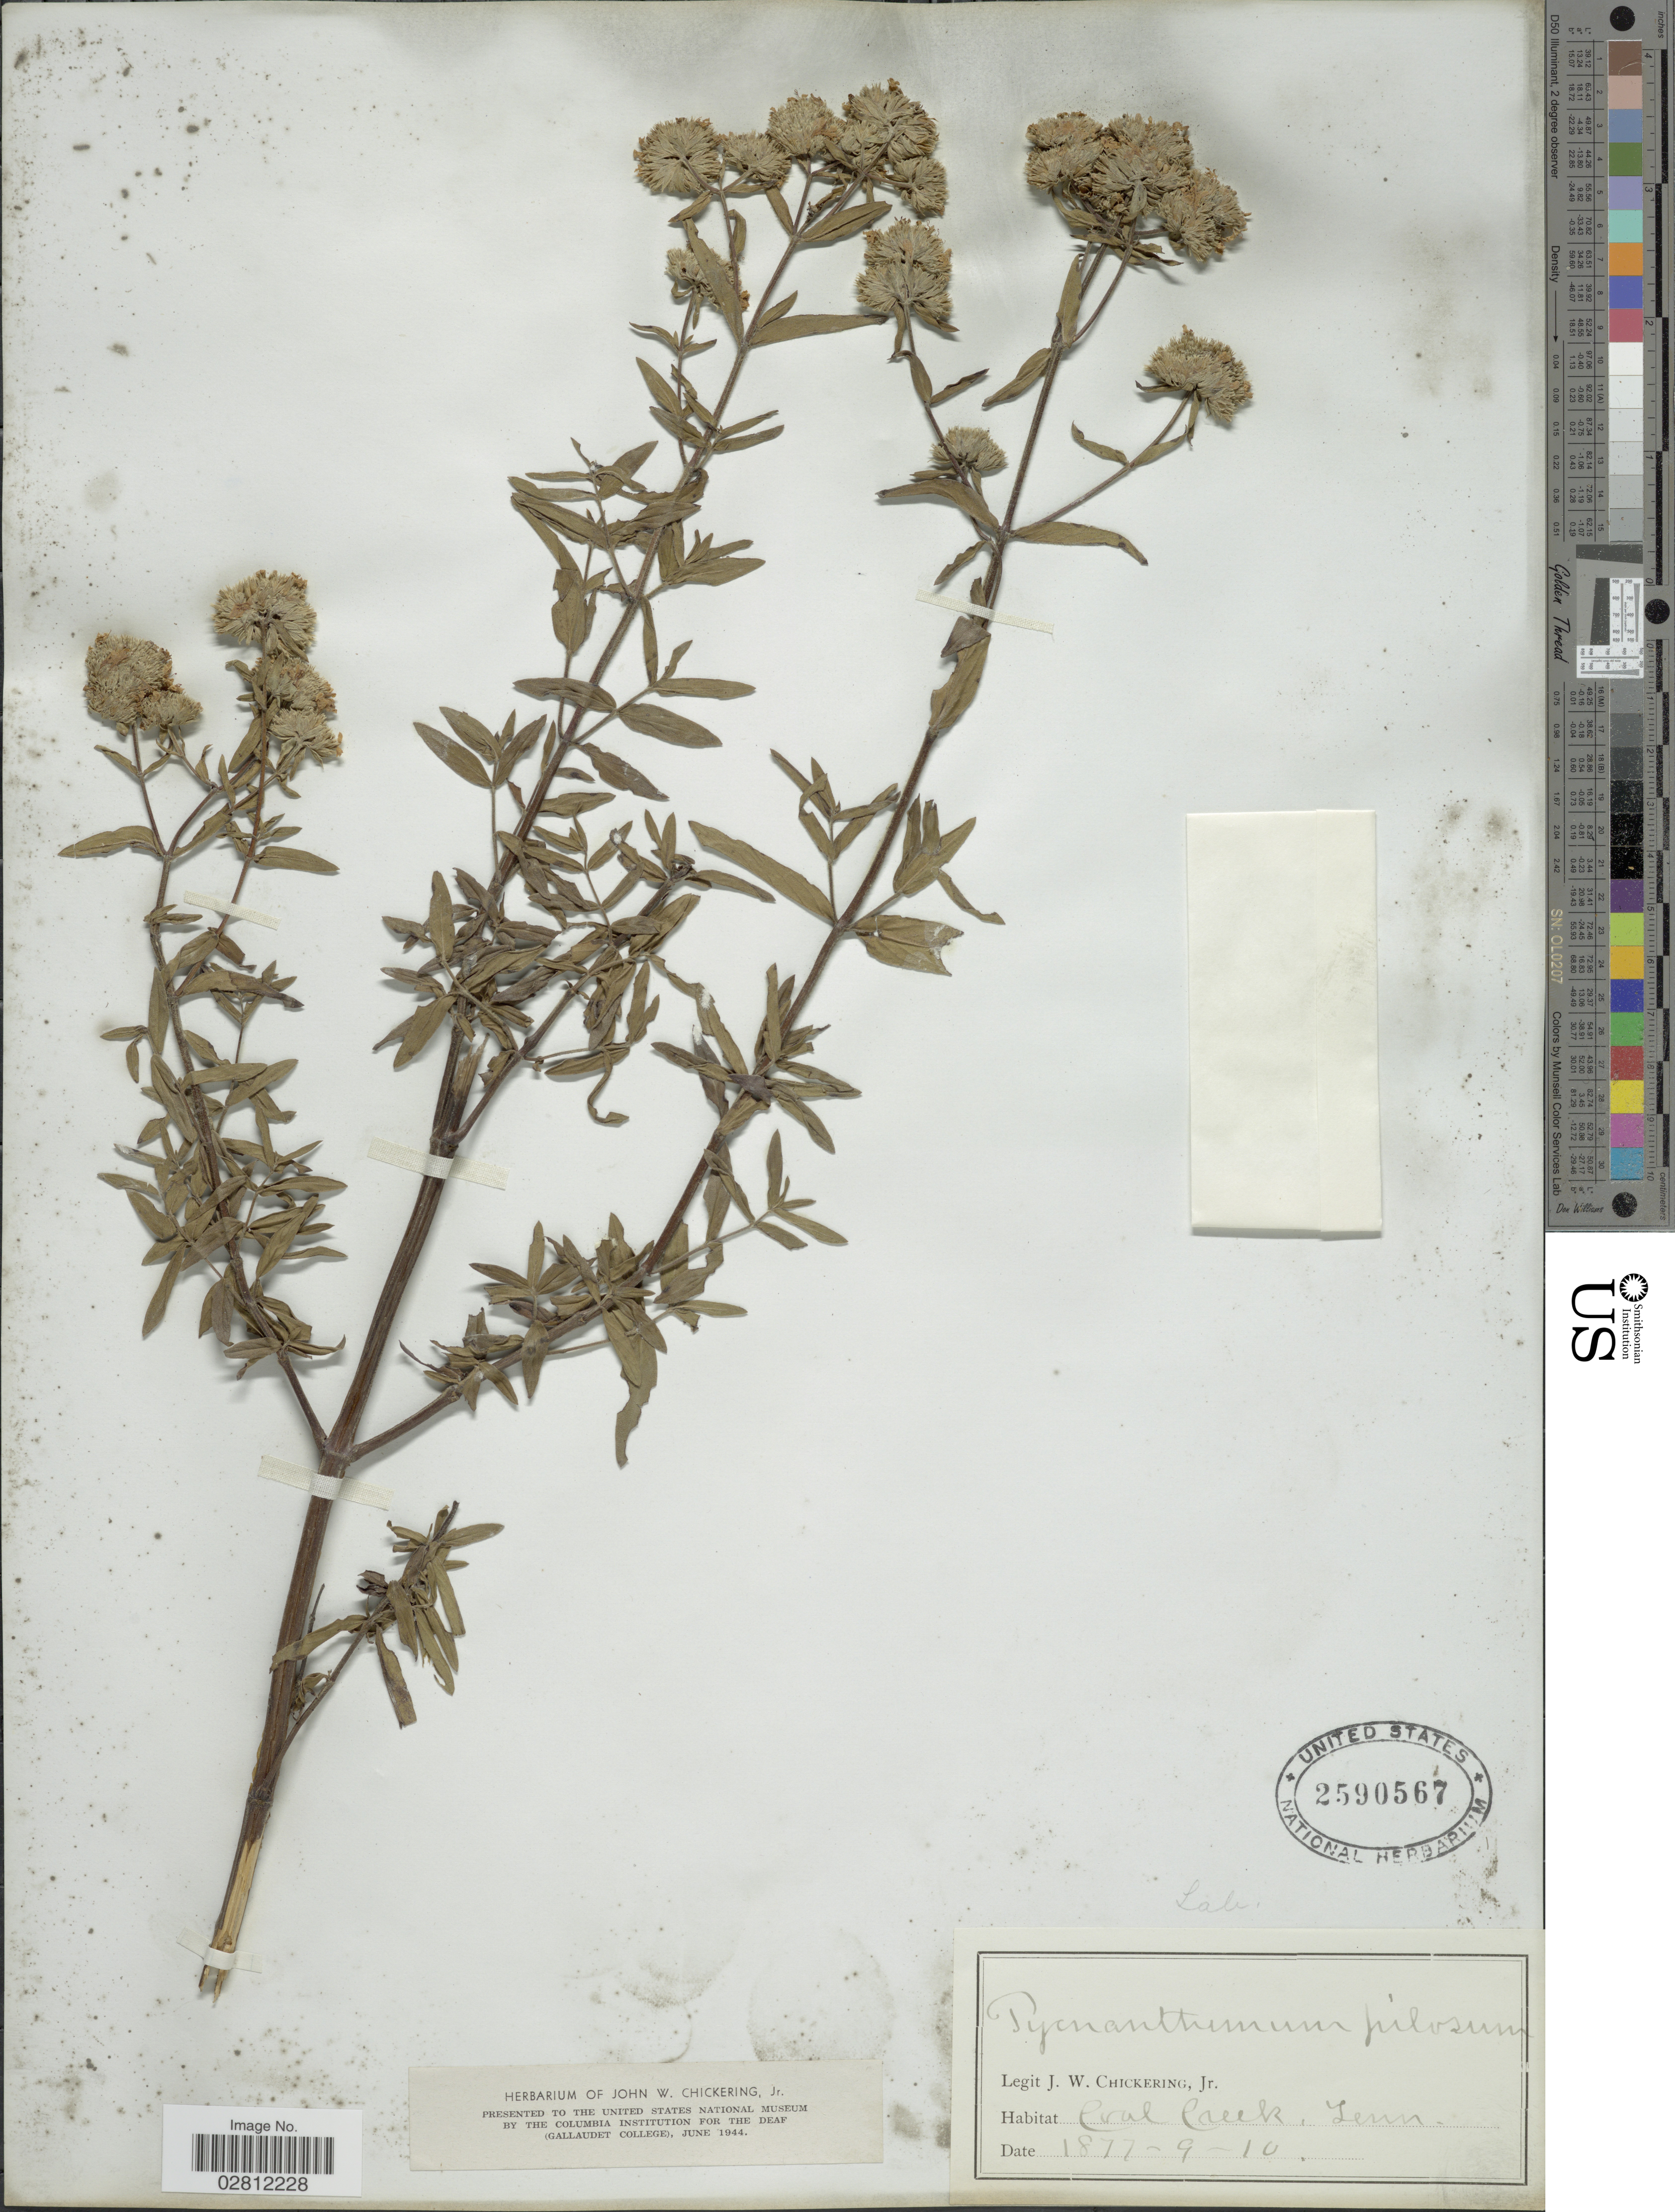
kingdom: Plantae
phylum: Tracheophyta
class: Magnoliopsida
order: Lamiales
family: Lamiaceae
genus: Pycnanthemum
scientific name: Pycnanthemum pilosum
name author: Nutt.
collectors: J. W. Chickering Jr.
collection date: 1877-09-10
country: United States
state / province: Tennessee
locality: Coal Creek.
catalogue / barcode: US 2590567